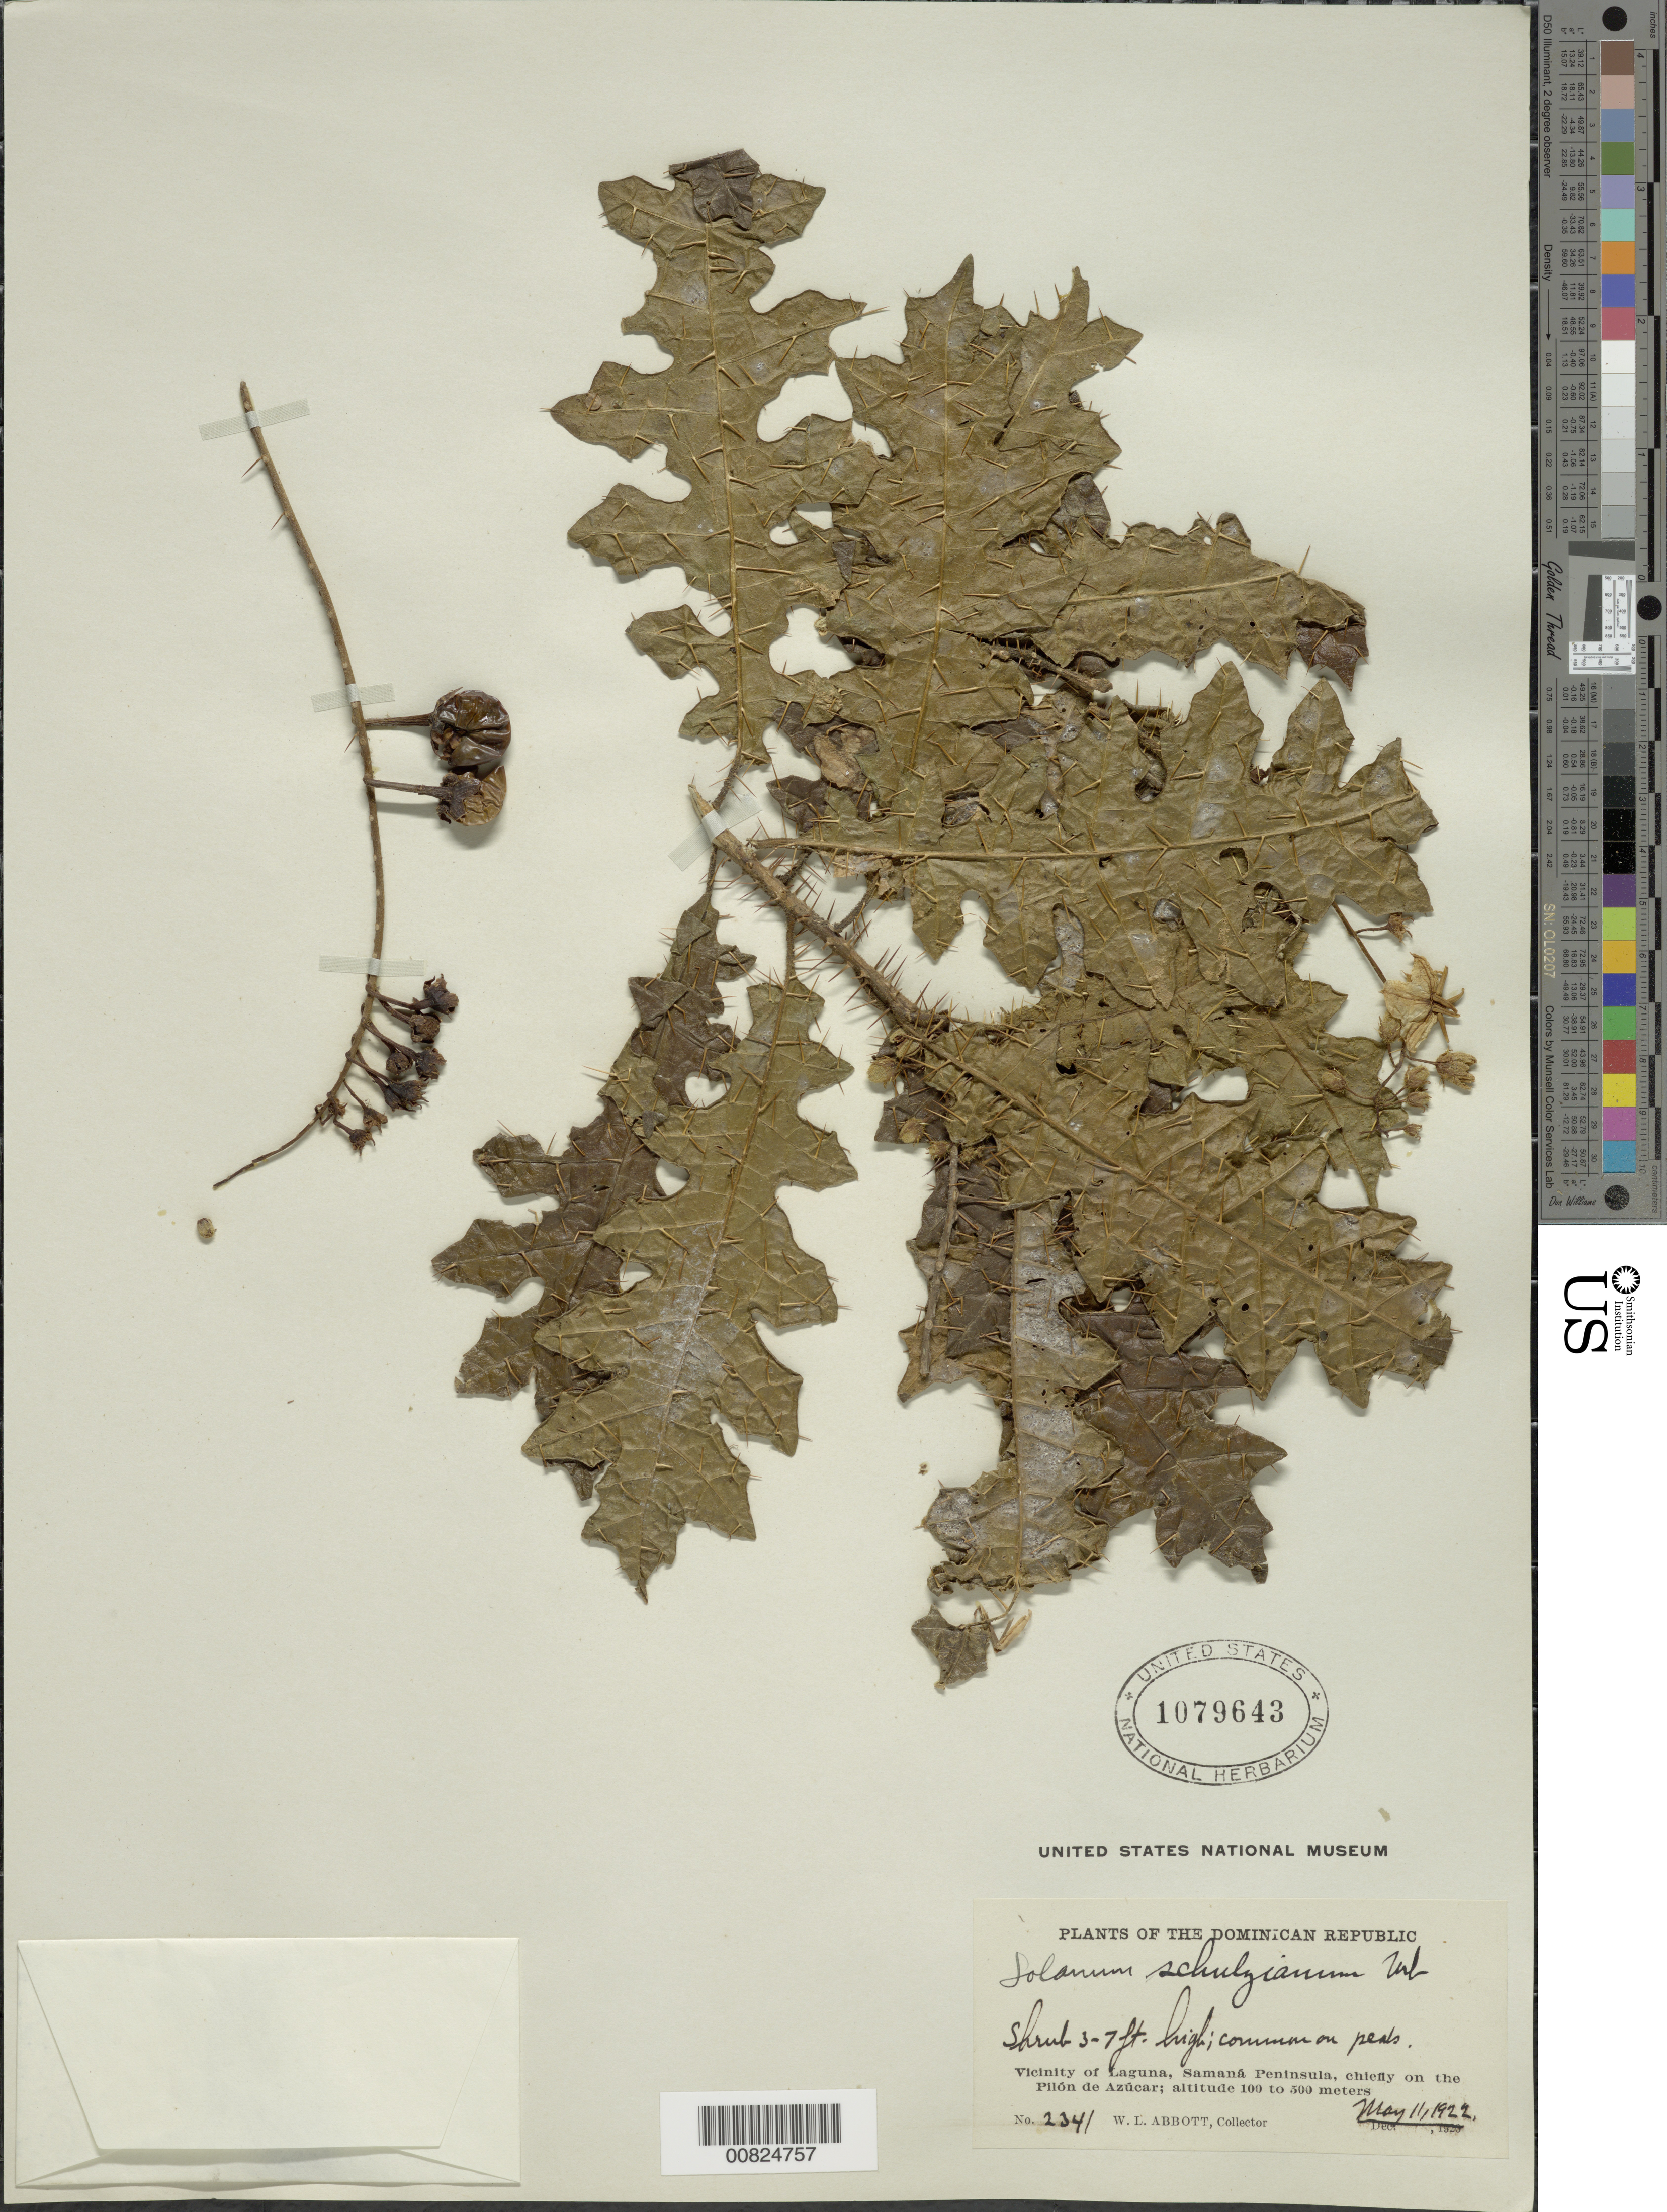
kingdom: Plantae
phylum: Tracheophyta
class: Magnoliopsida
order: Solanales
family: Solanaceae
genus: Solanum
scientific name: Solanum schulzianum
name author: Urb.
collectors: W. L. Abbott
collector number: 2341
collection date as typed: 11 May 1922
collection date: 1922-05-11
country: Dominican Republic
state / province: Samana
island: Hispaniola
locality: Vicinity of Laguna, Samaná Peninsula, chiefly on the Pilón de Azúcar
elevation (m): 100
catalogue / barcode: US 1079643